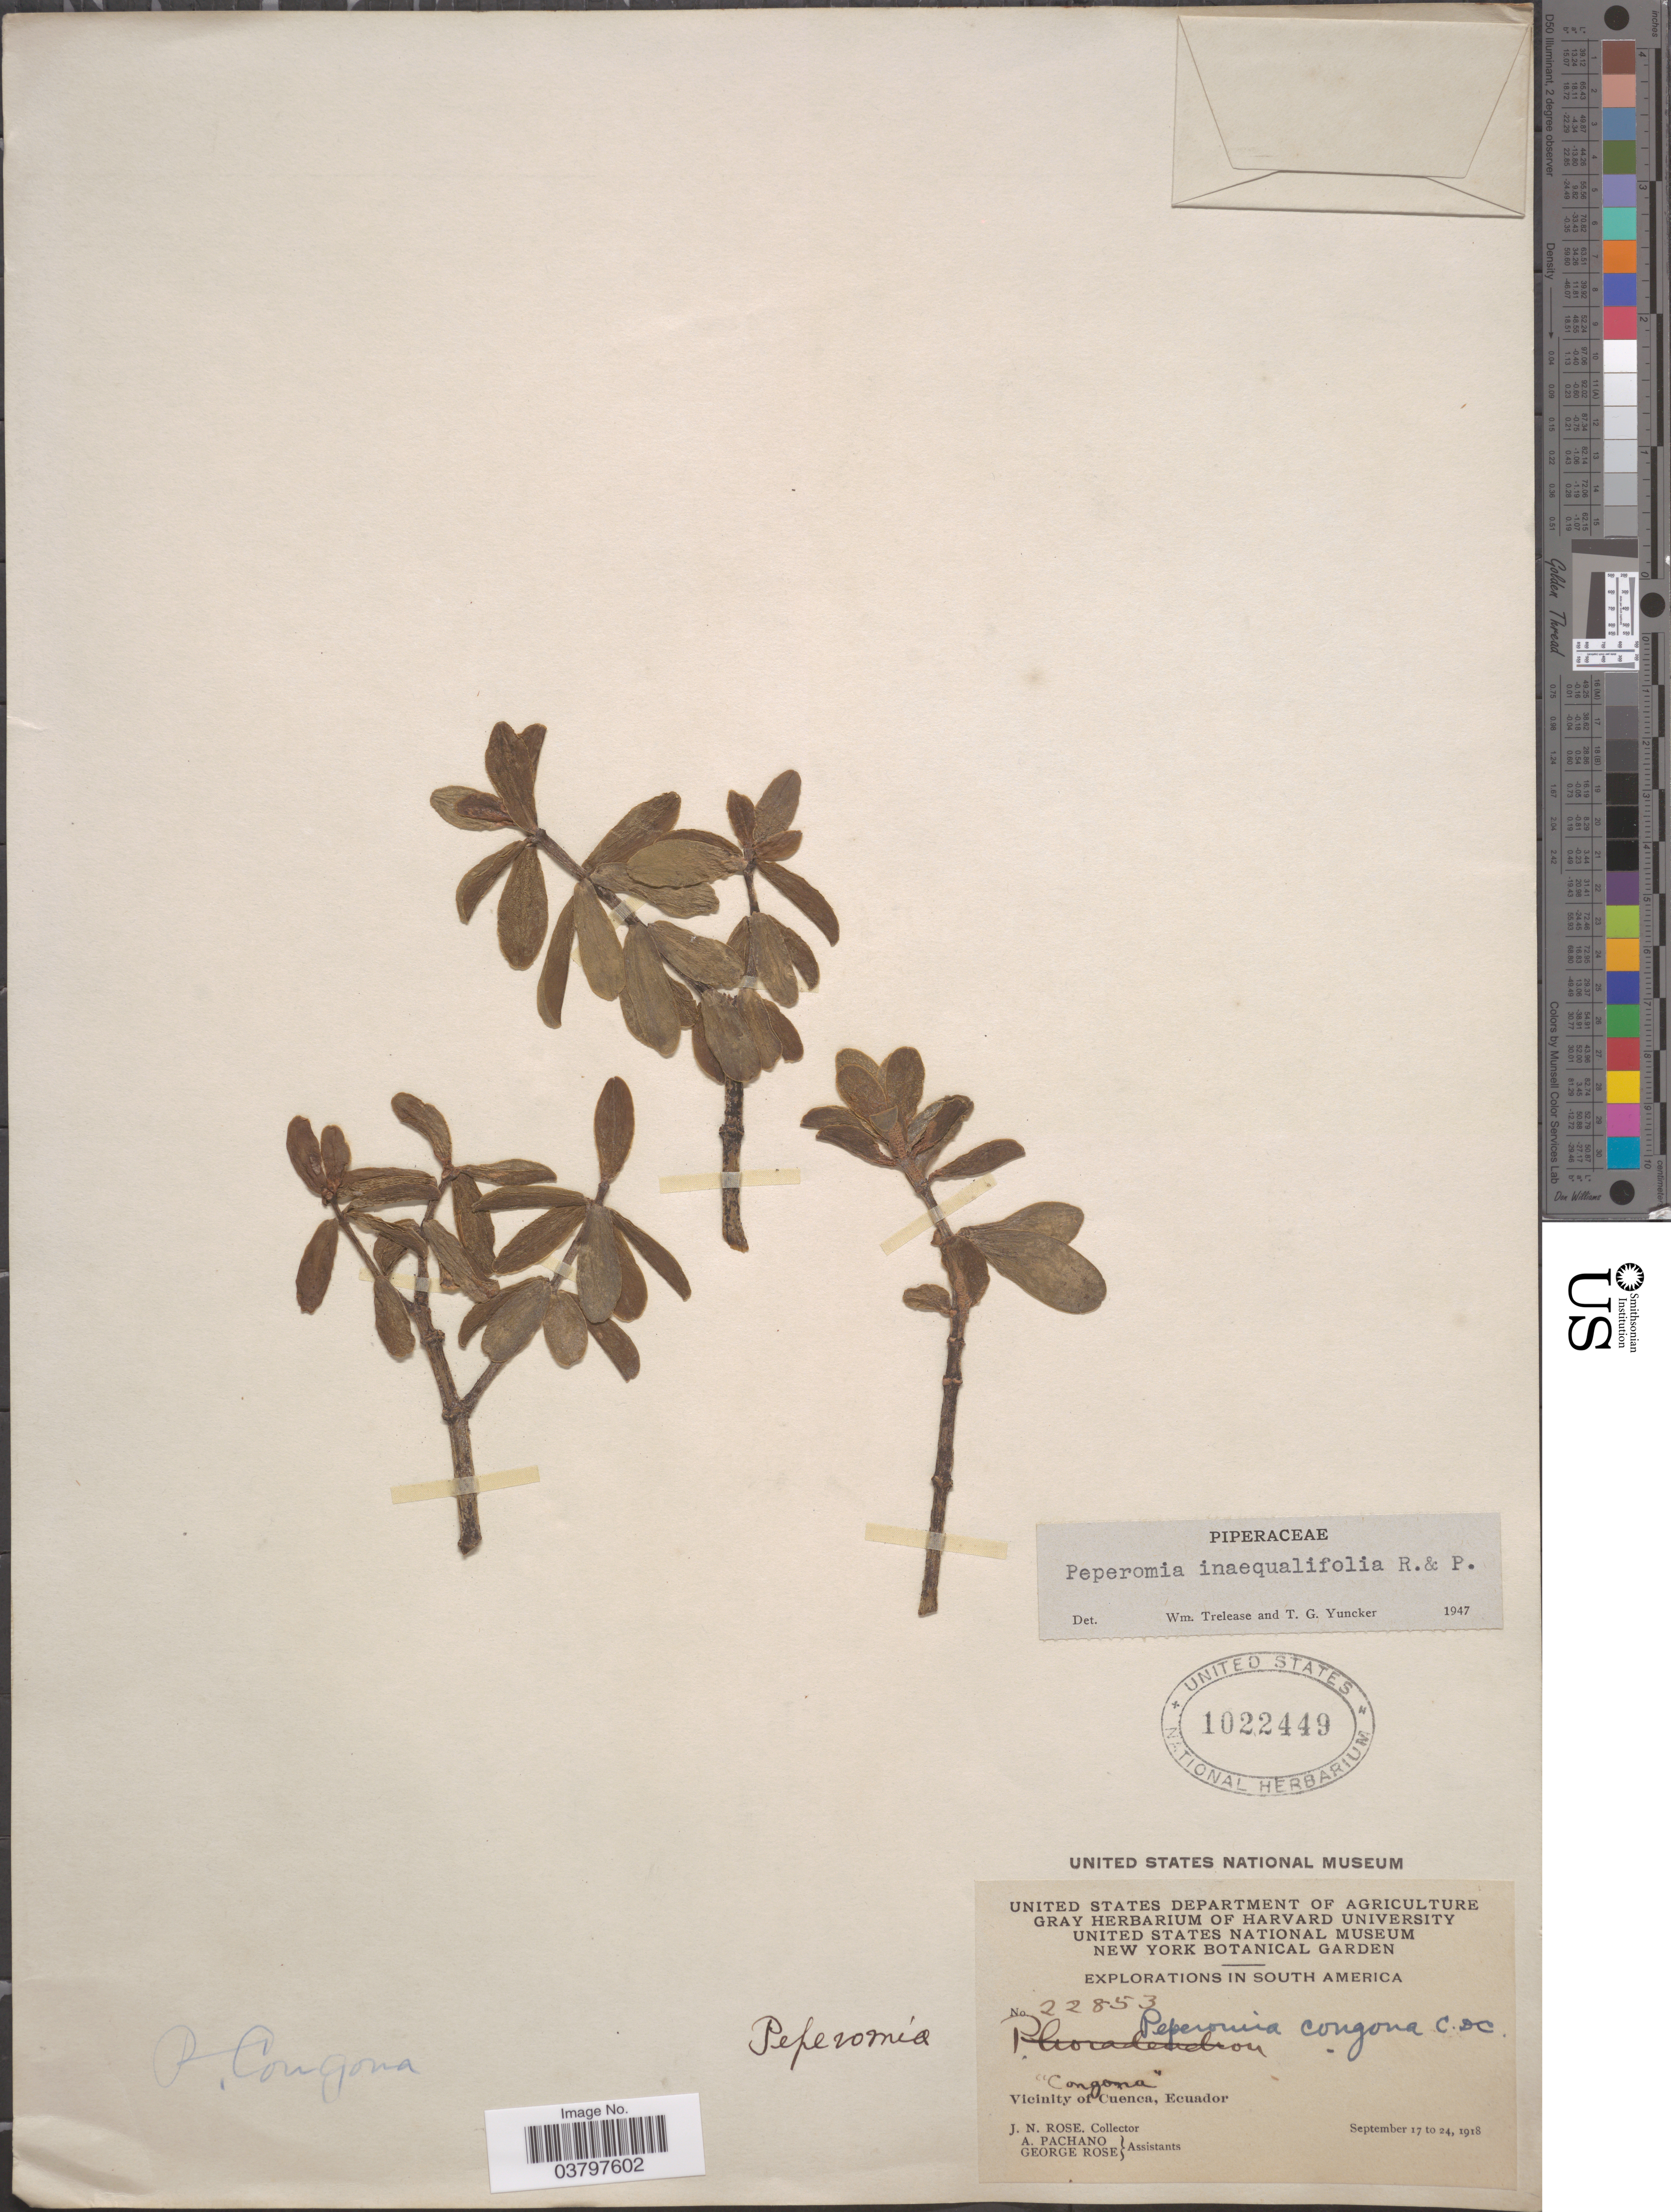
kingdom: Plantae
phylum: Tracheophyta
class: Magnoliopsida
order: Piperales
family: Piperaceae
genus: Peperomia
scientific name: Peperomia congona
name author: Sodiro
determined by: Pino, Guillermo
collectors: J. N. Rose, A. Pachano & G. Rose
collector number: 22853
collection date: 1918-09-17/1918-09-24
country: Ecuador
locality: Vicinity of Cuenca.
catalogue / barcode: US 1022449